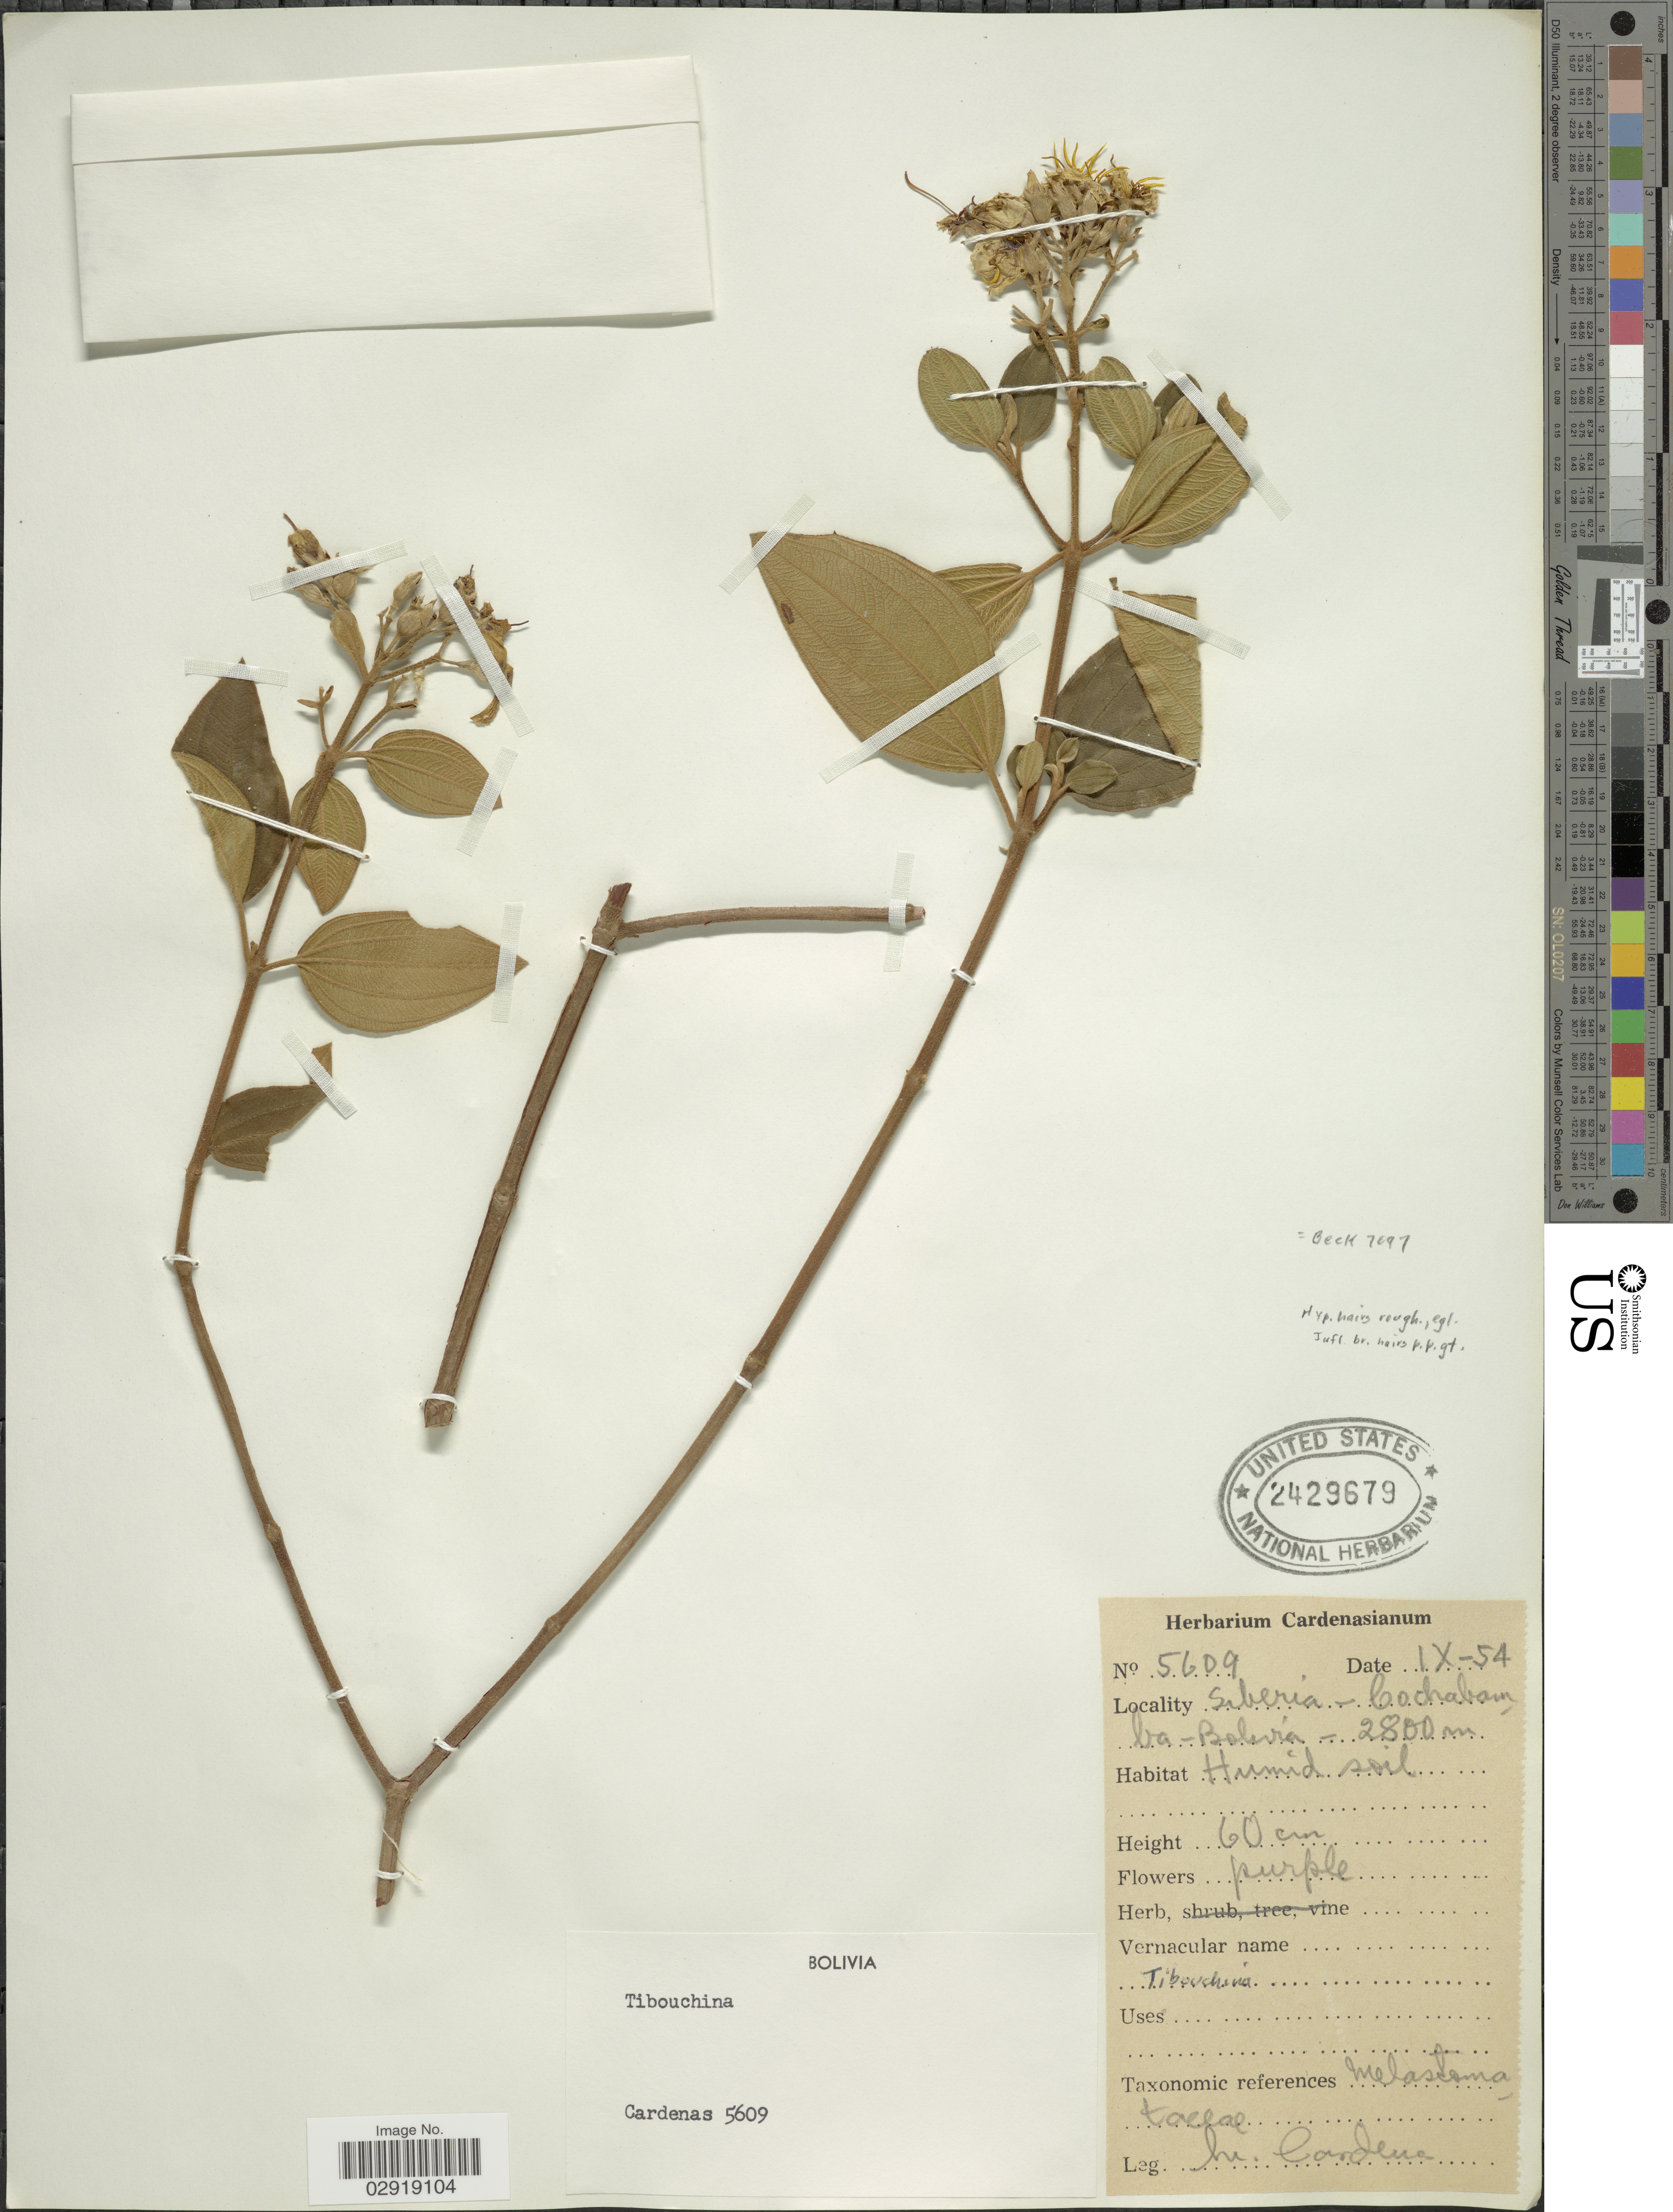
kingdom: Plantae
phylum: Tracheophyta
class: Magnoliopsida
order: Myrtales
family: Melastomataceae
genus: Pleroma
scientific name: Pleroma sp.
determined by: Michelangeli, F. A.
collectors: M. Cárdenas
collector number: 5609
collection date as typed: Transcribed d/m/y: /9/54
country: Bolivia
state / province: Cochabamba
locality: Siberia- Cochabamba- Bolivia.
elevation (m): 2800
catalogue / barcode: US 2429679